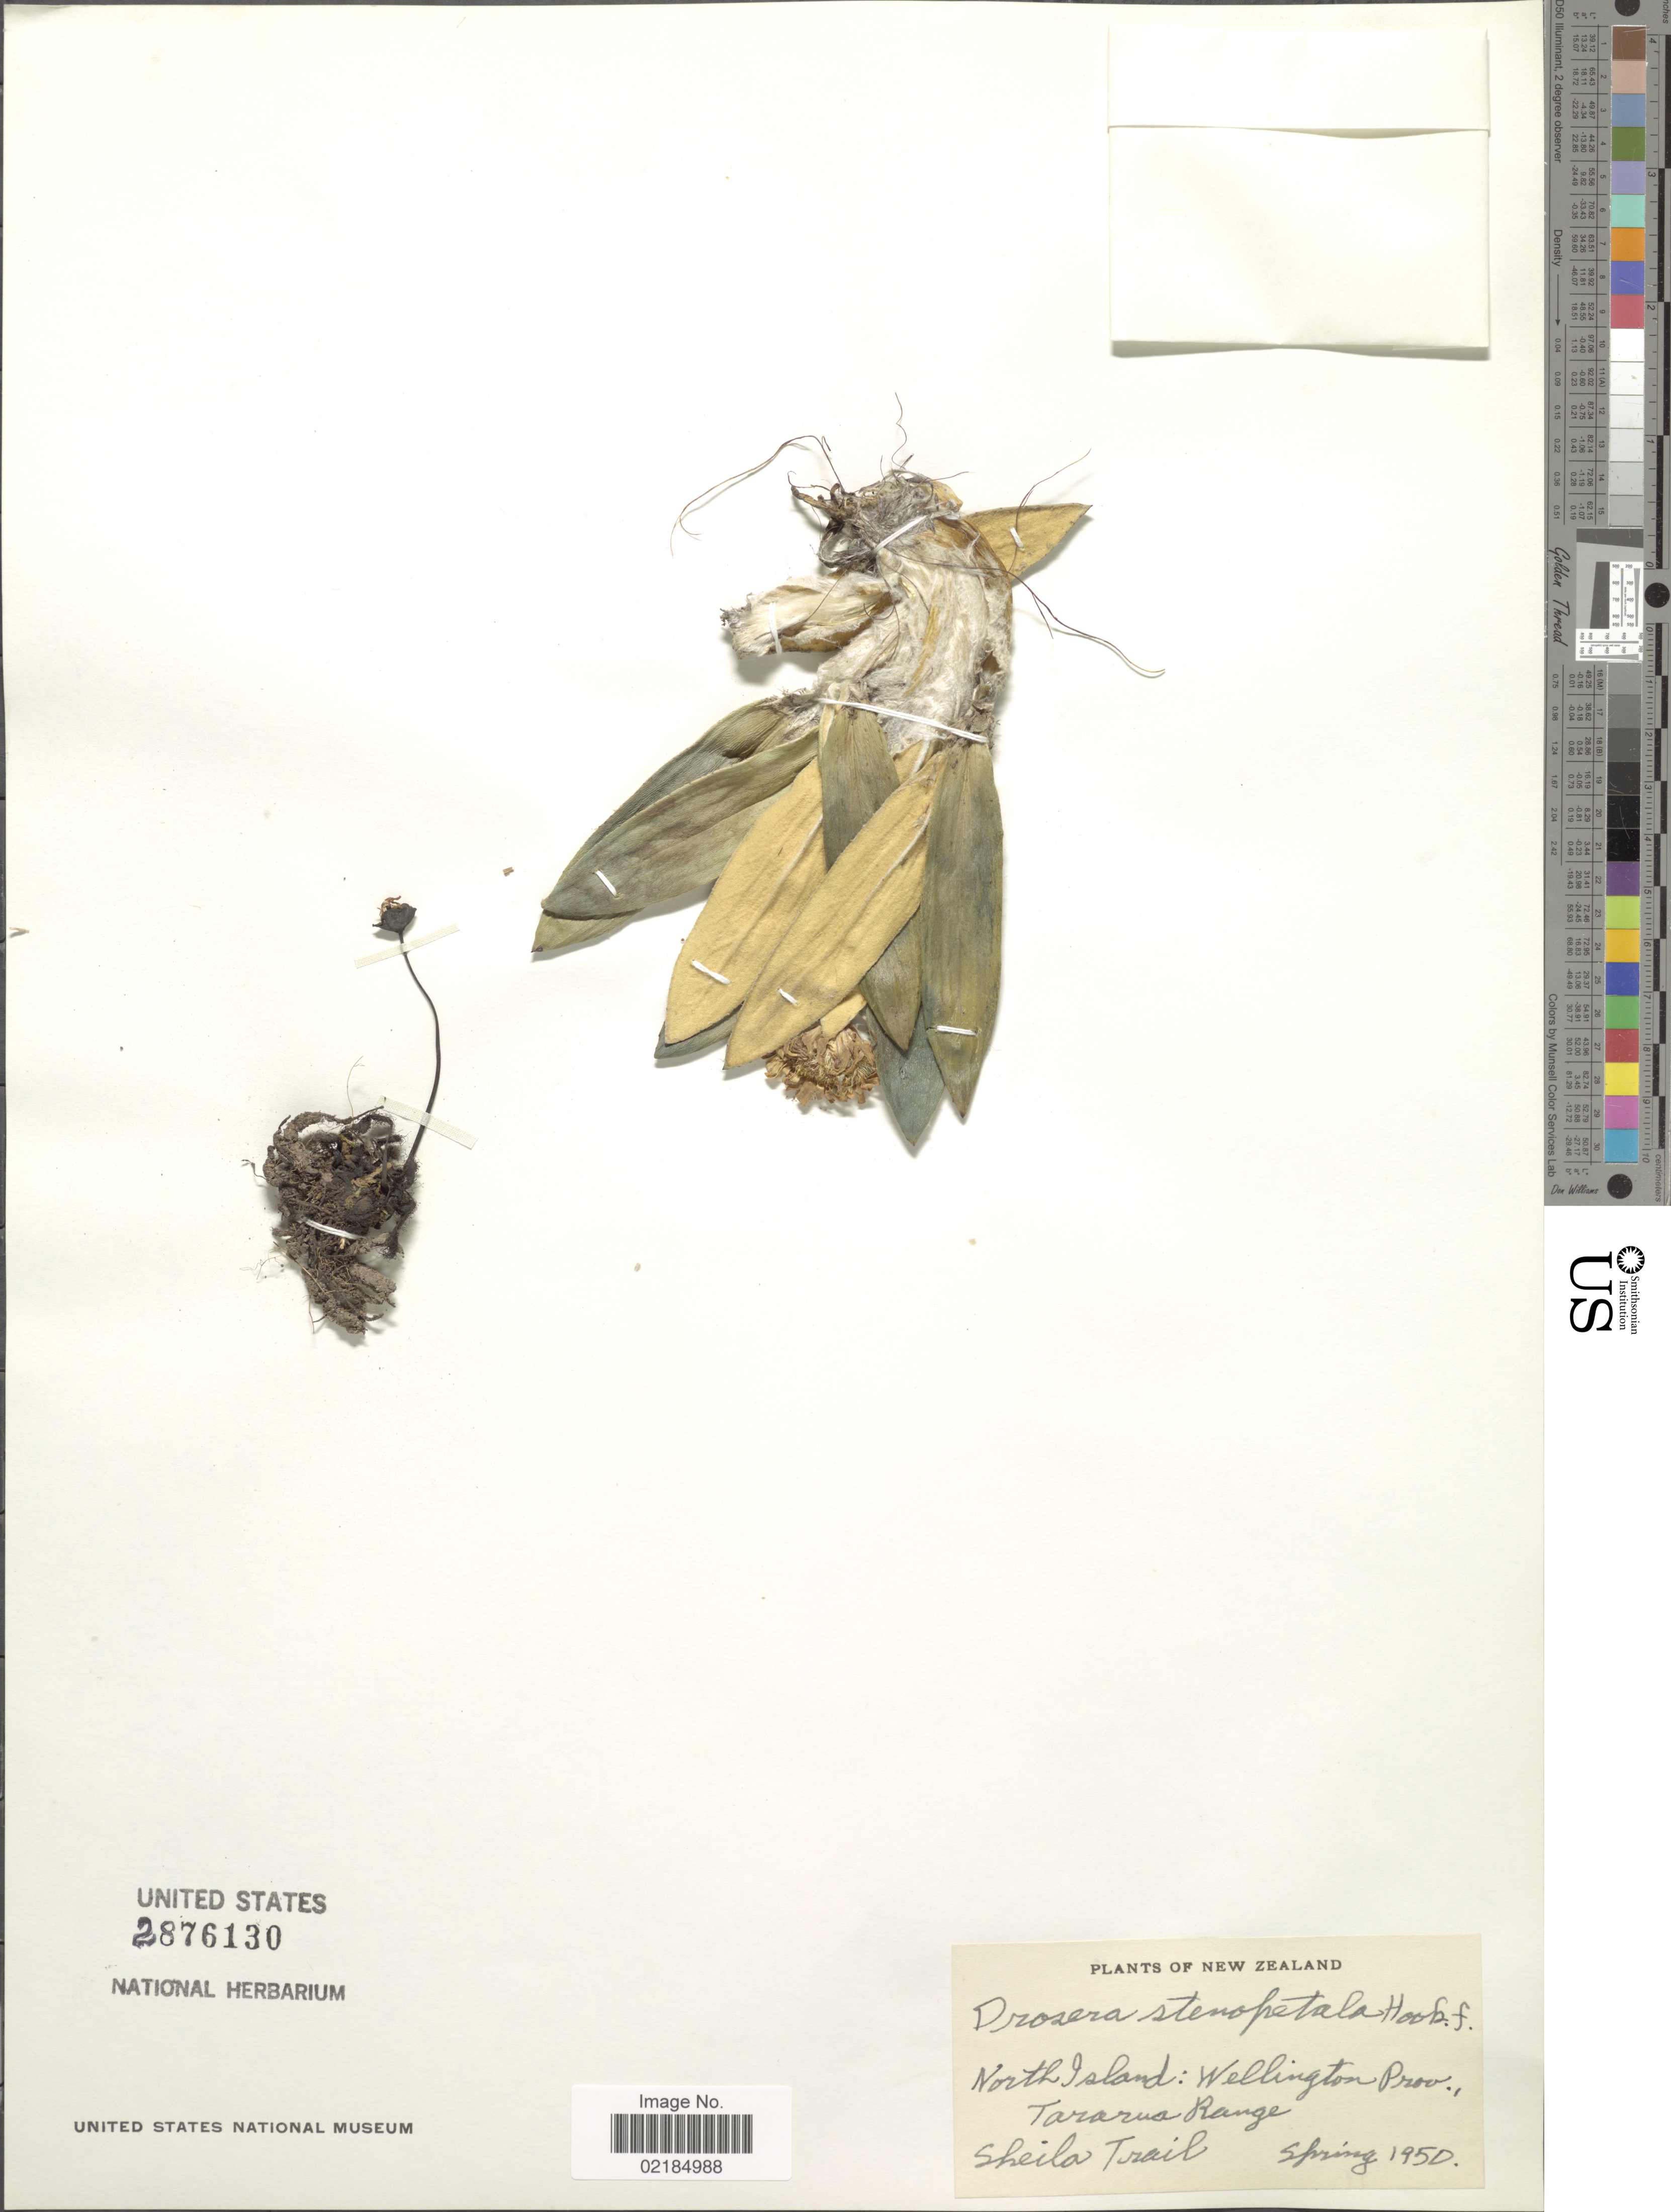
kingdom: Plantae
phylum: Tracheophyta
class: Magnoliopsida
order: Asterales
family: Asteraceae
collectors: S. Trail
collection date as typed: Srping 1950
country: New Zealand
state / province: Wellington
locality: North Island: Wellington Prov., Tararua Range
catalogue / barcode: US 2876130